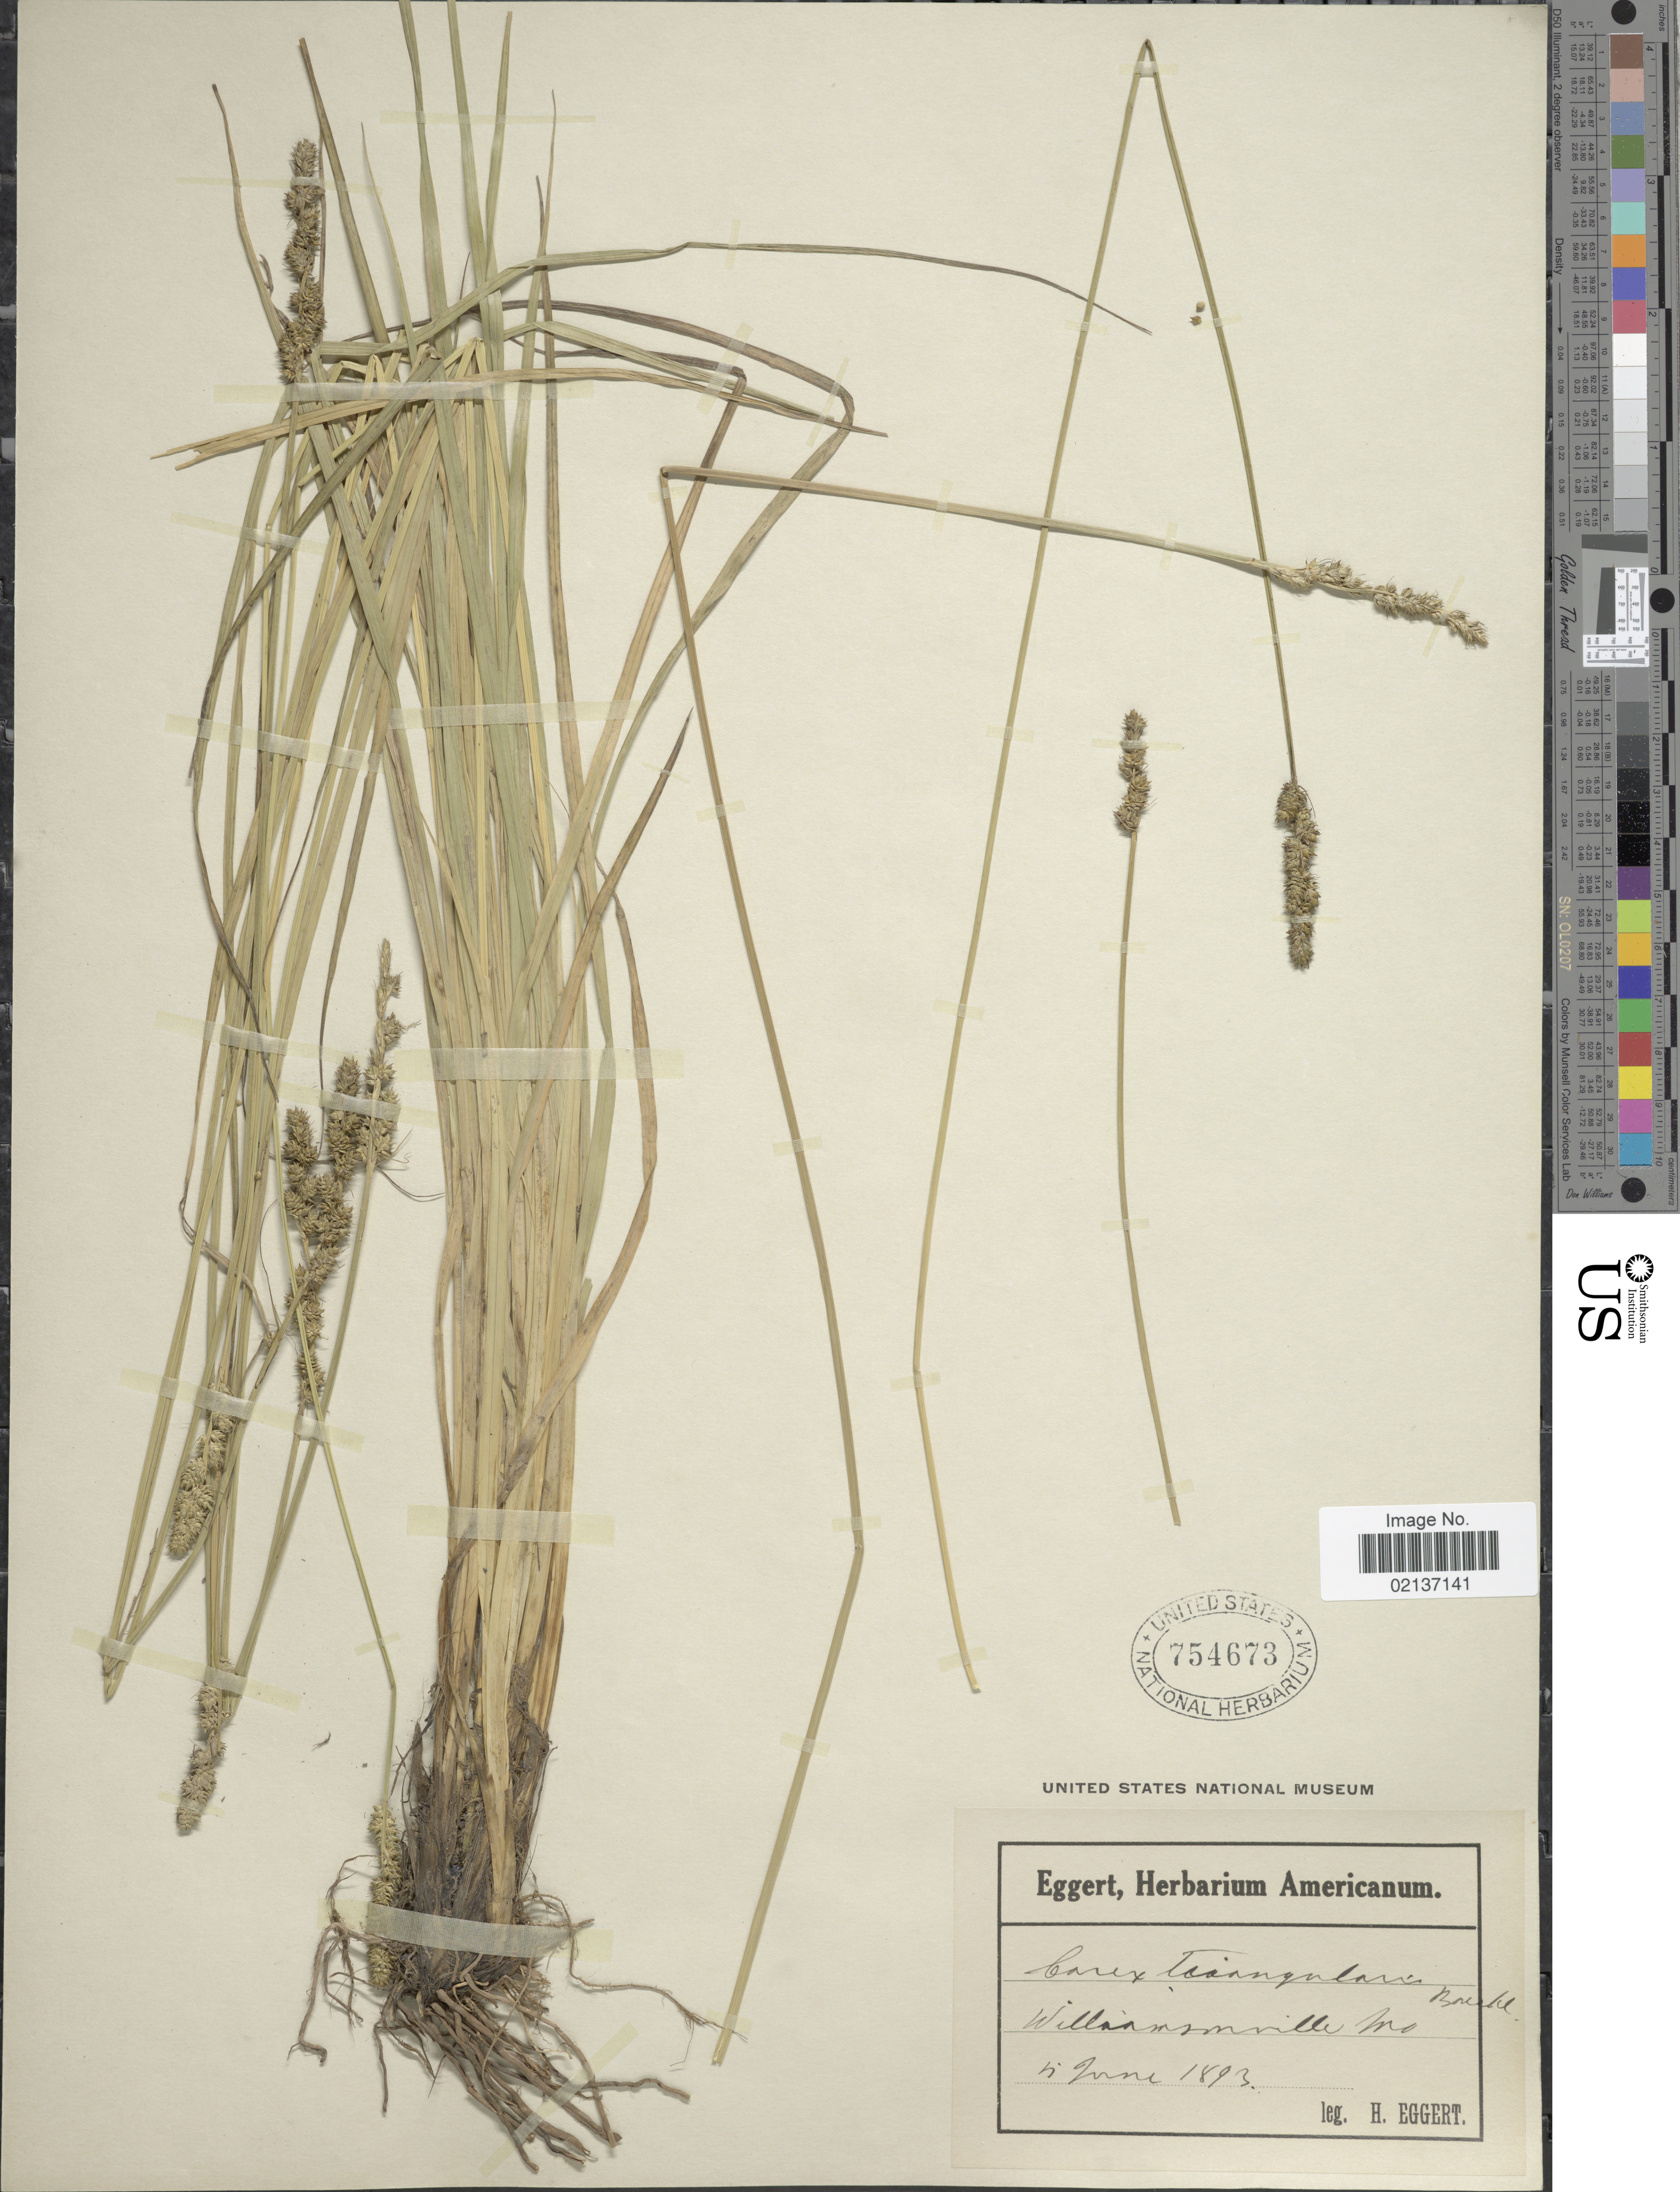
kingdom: Plantae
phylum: Tracheophyta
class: Liliopsida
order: Poales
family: Cyperaceae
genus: Carex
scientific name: Carex triangularis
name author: Boeckeler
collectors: H. Eggert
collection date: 1893-06-04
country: United States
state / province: Missouri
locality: Williamsville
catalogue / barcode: US 754673